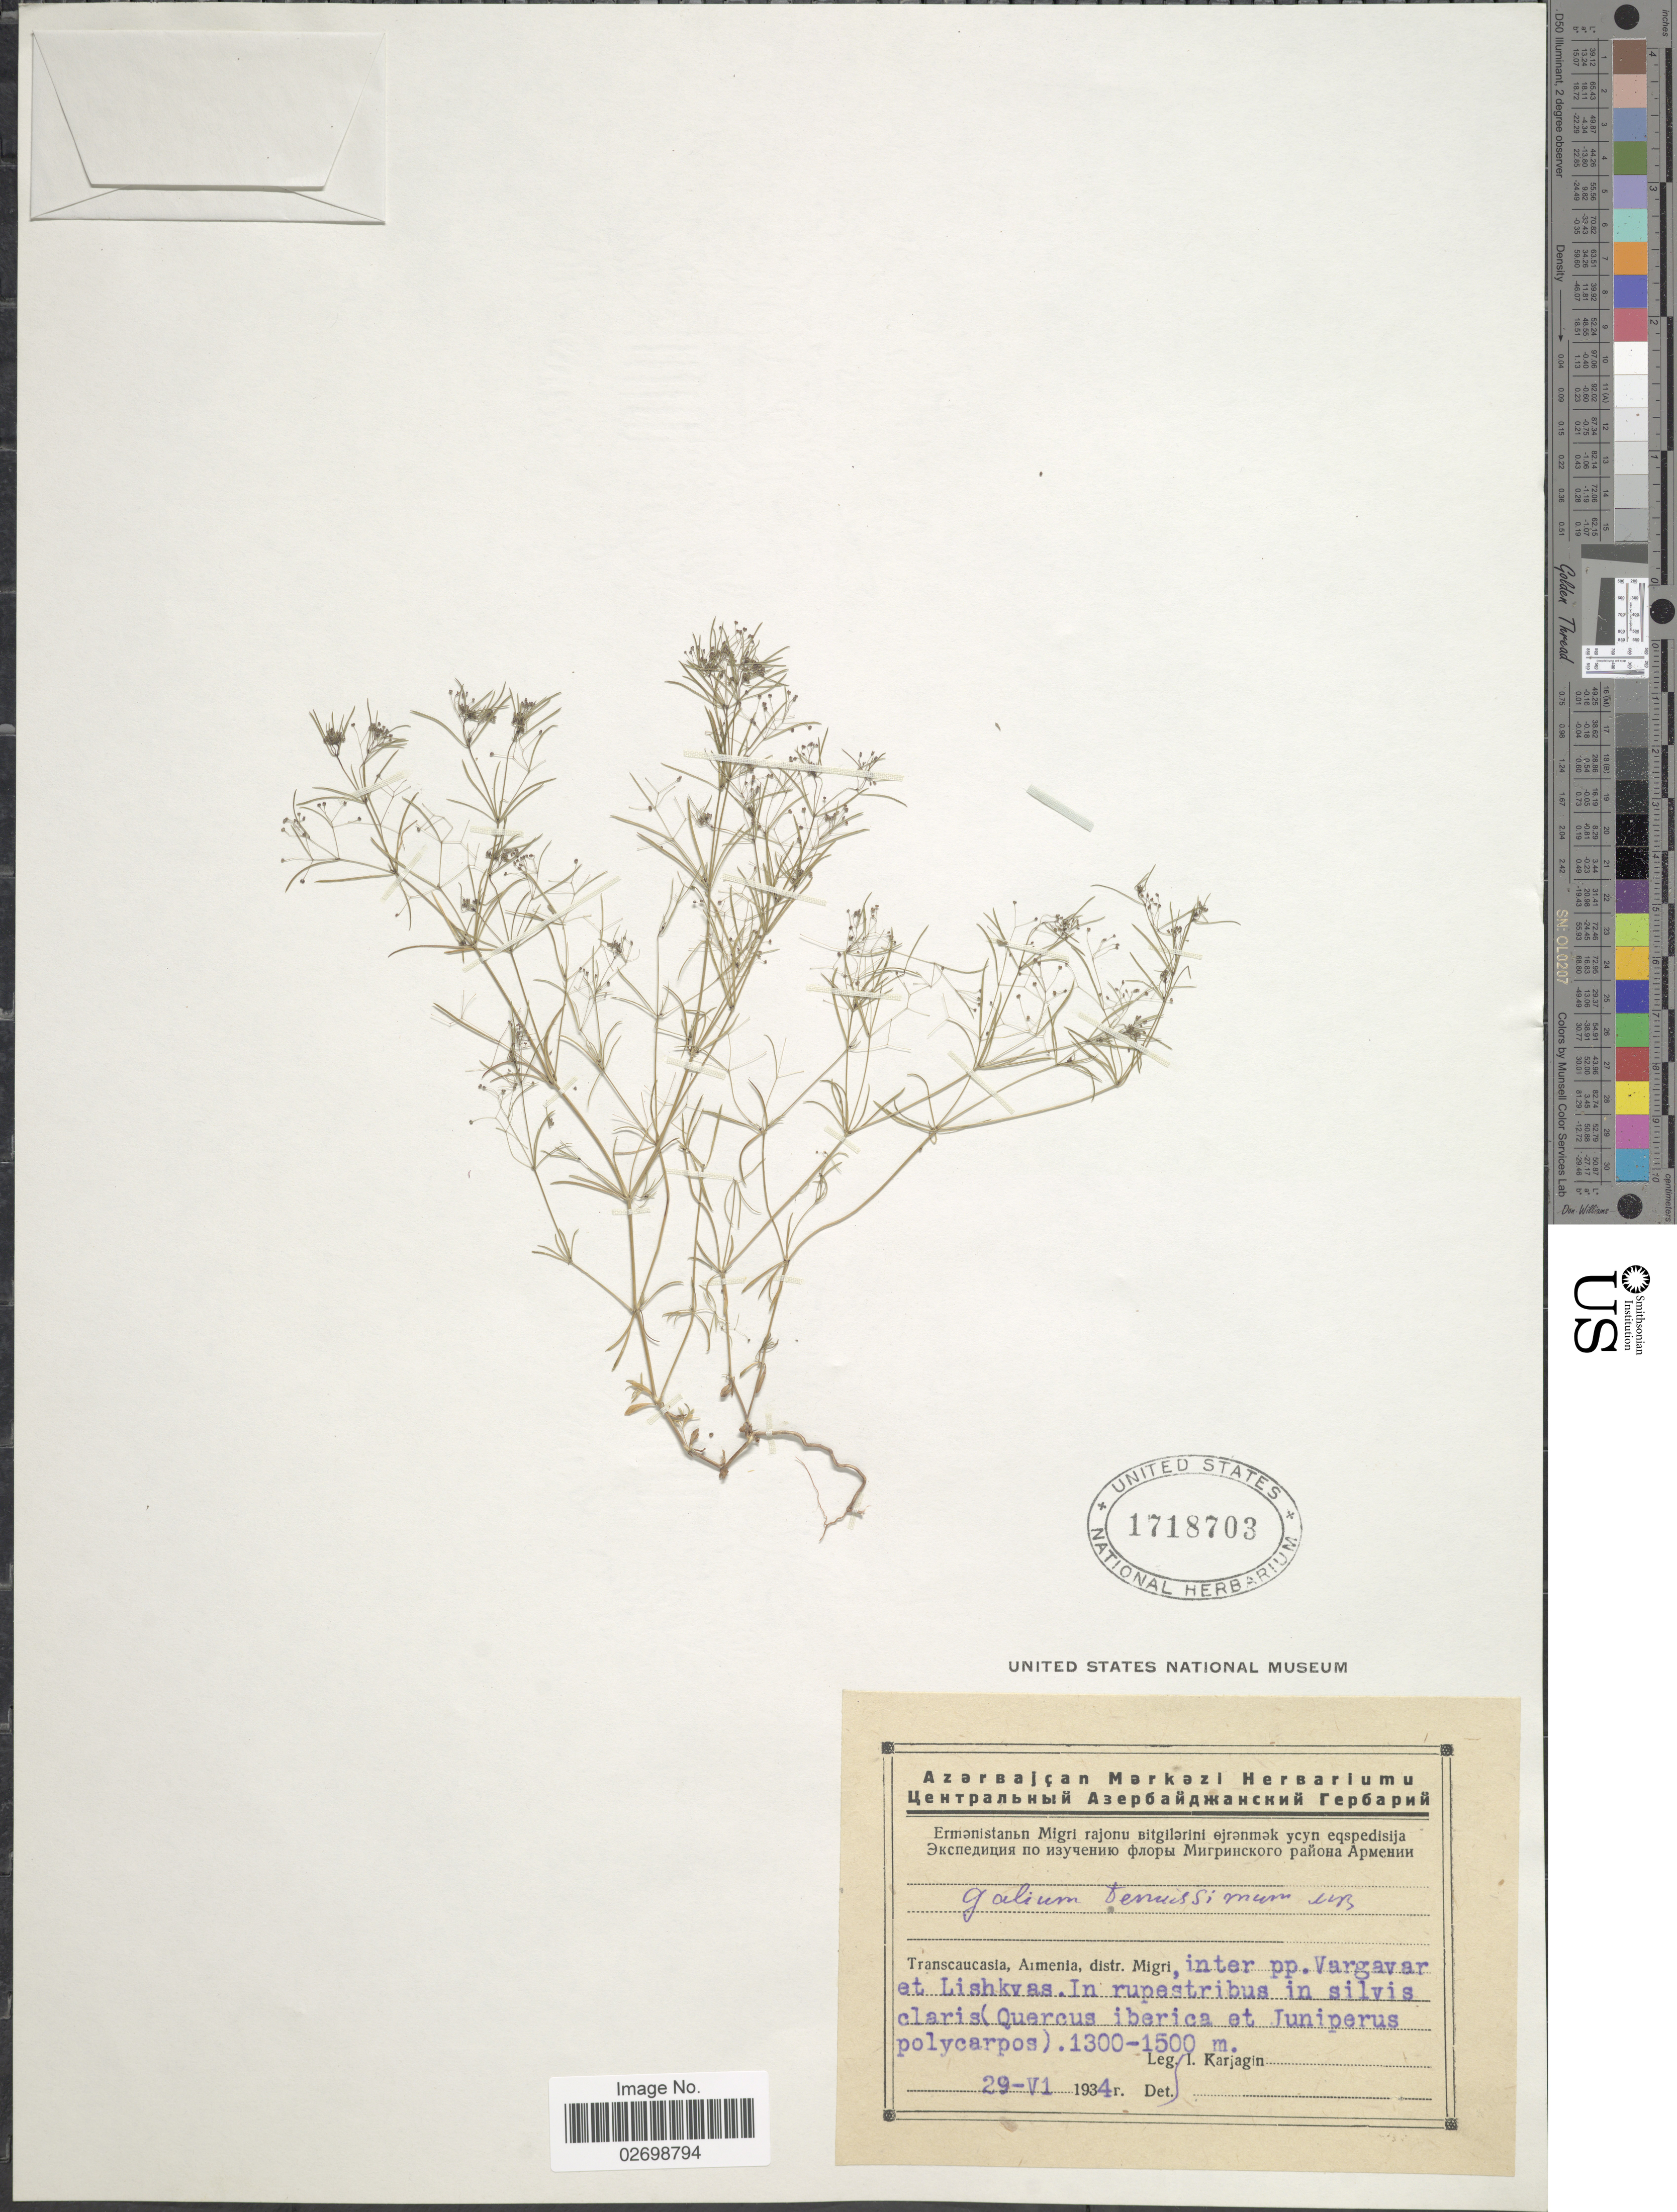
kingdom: Plantae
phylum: Tracheophyta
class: Magnoliopsida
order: Gentianales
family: Rubiaceae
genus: Galium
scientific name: Galium tenuissimum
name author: M. Bieb.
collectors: I. Karjagin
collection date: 1934-06-29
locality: Transcaucasia, Armenia, distr. Migri: inter pp. Vargavar et Lishkyas, in rupestribus in silvis claris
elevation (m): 1300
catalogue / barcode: US 1718703